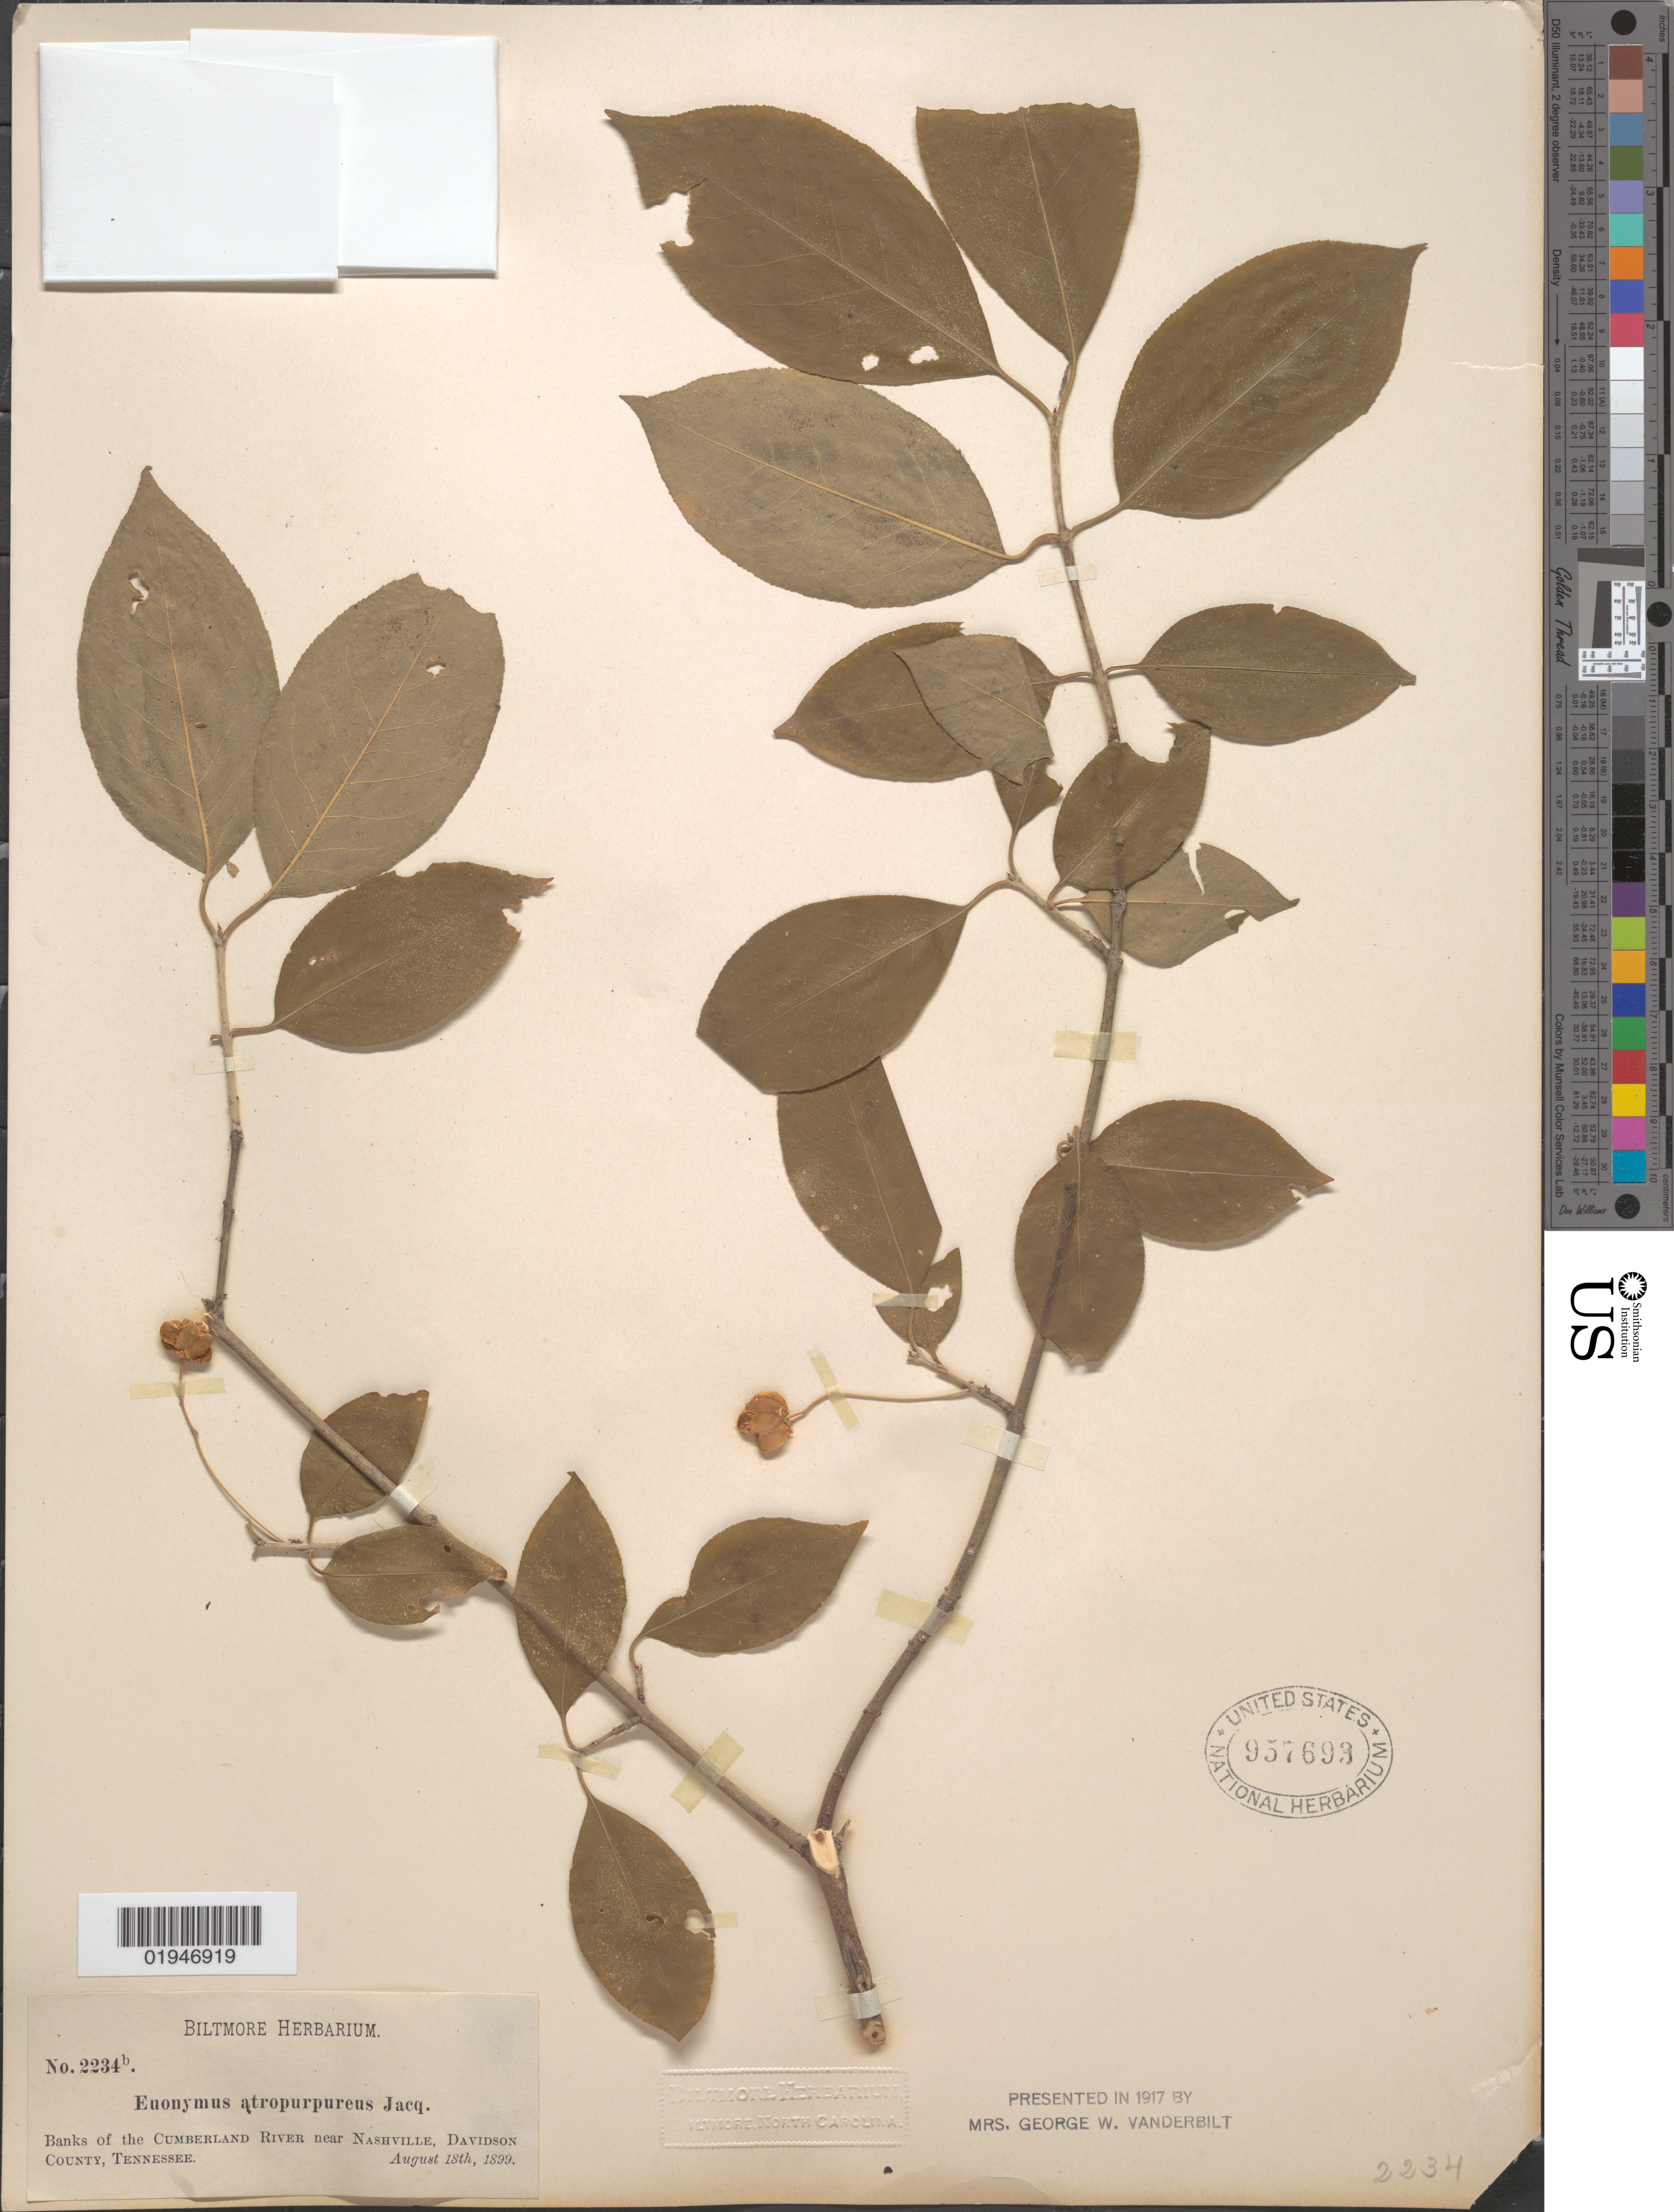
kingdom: Plantae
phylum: Tracheophyta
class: Magnoliopsida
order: Celastrales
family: Celastraceae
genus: Euonymus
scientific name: Euonymus atropurpureus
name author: Jacq.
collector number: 2234b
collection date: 1899-08-18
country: United States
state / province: Tennessee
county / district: Davidson County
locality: Cumberland River, banks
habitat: Riverbank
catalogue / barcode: US 957693